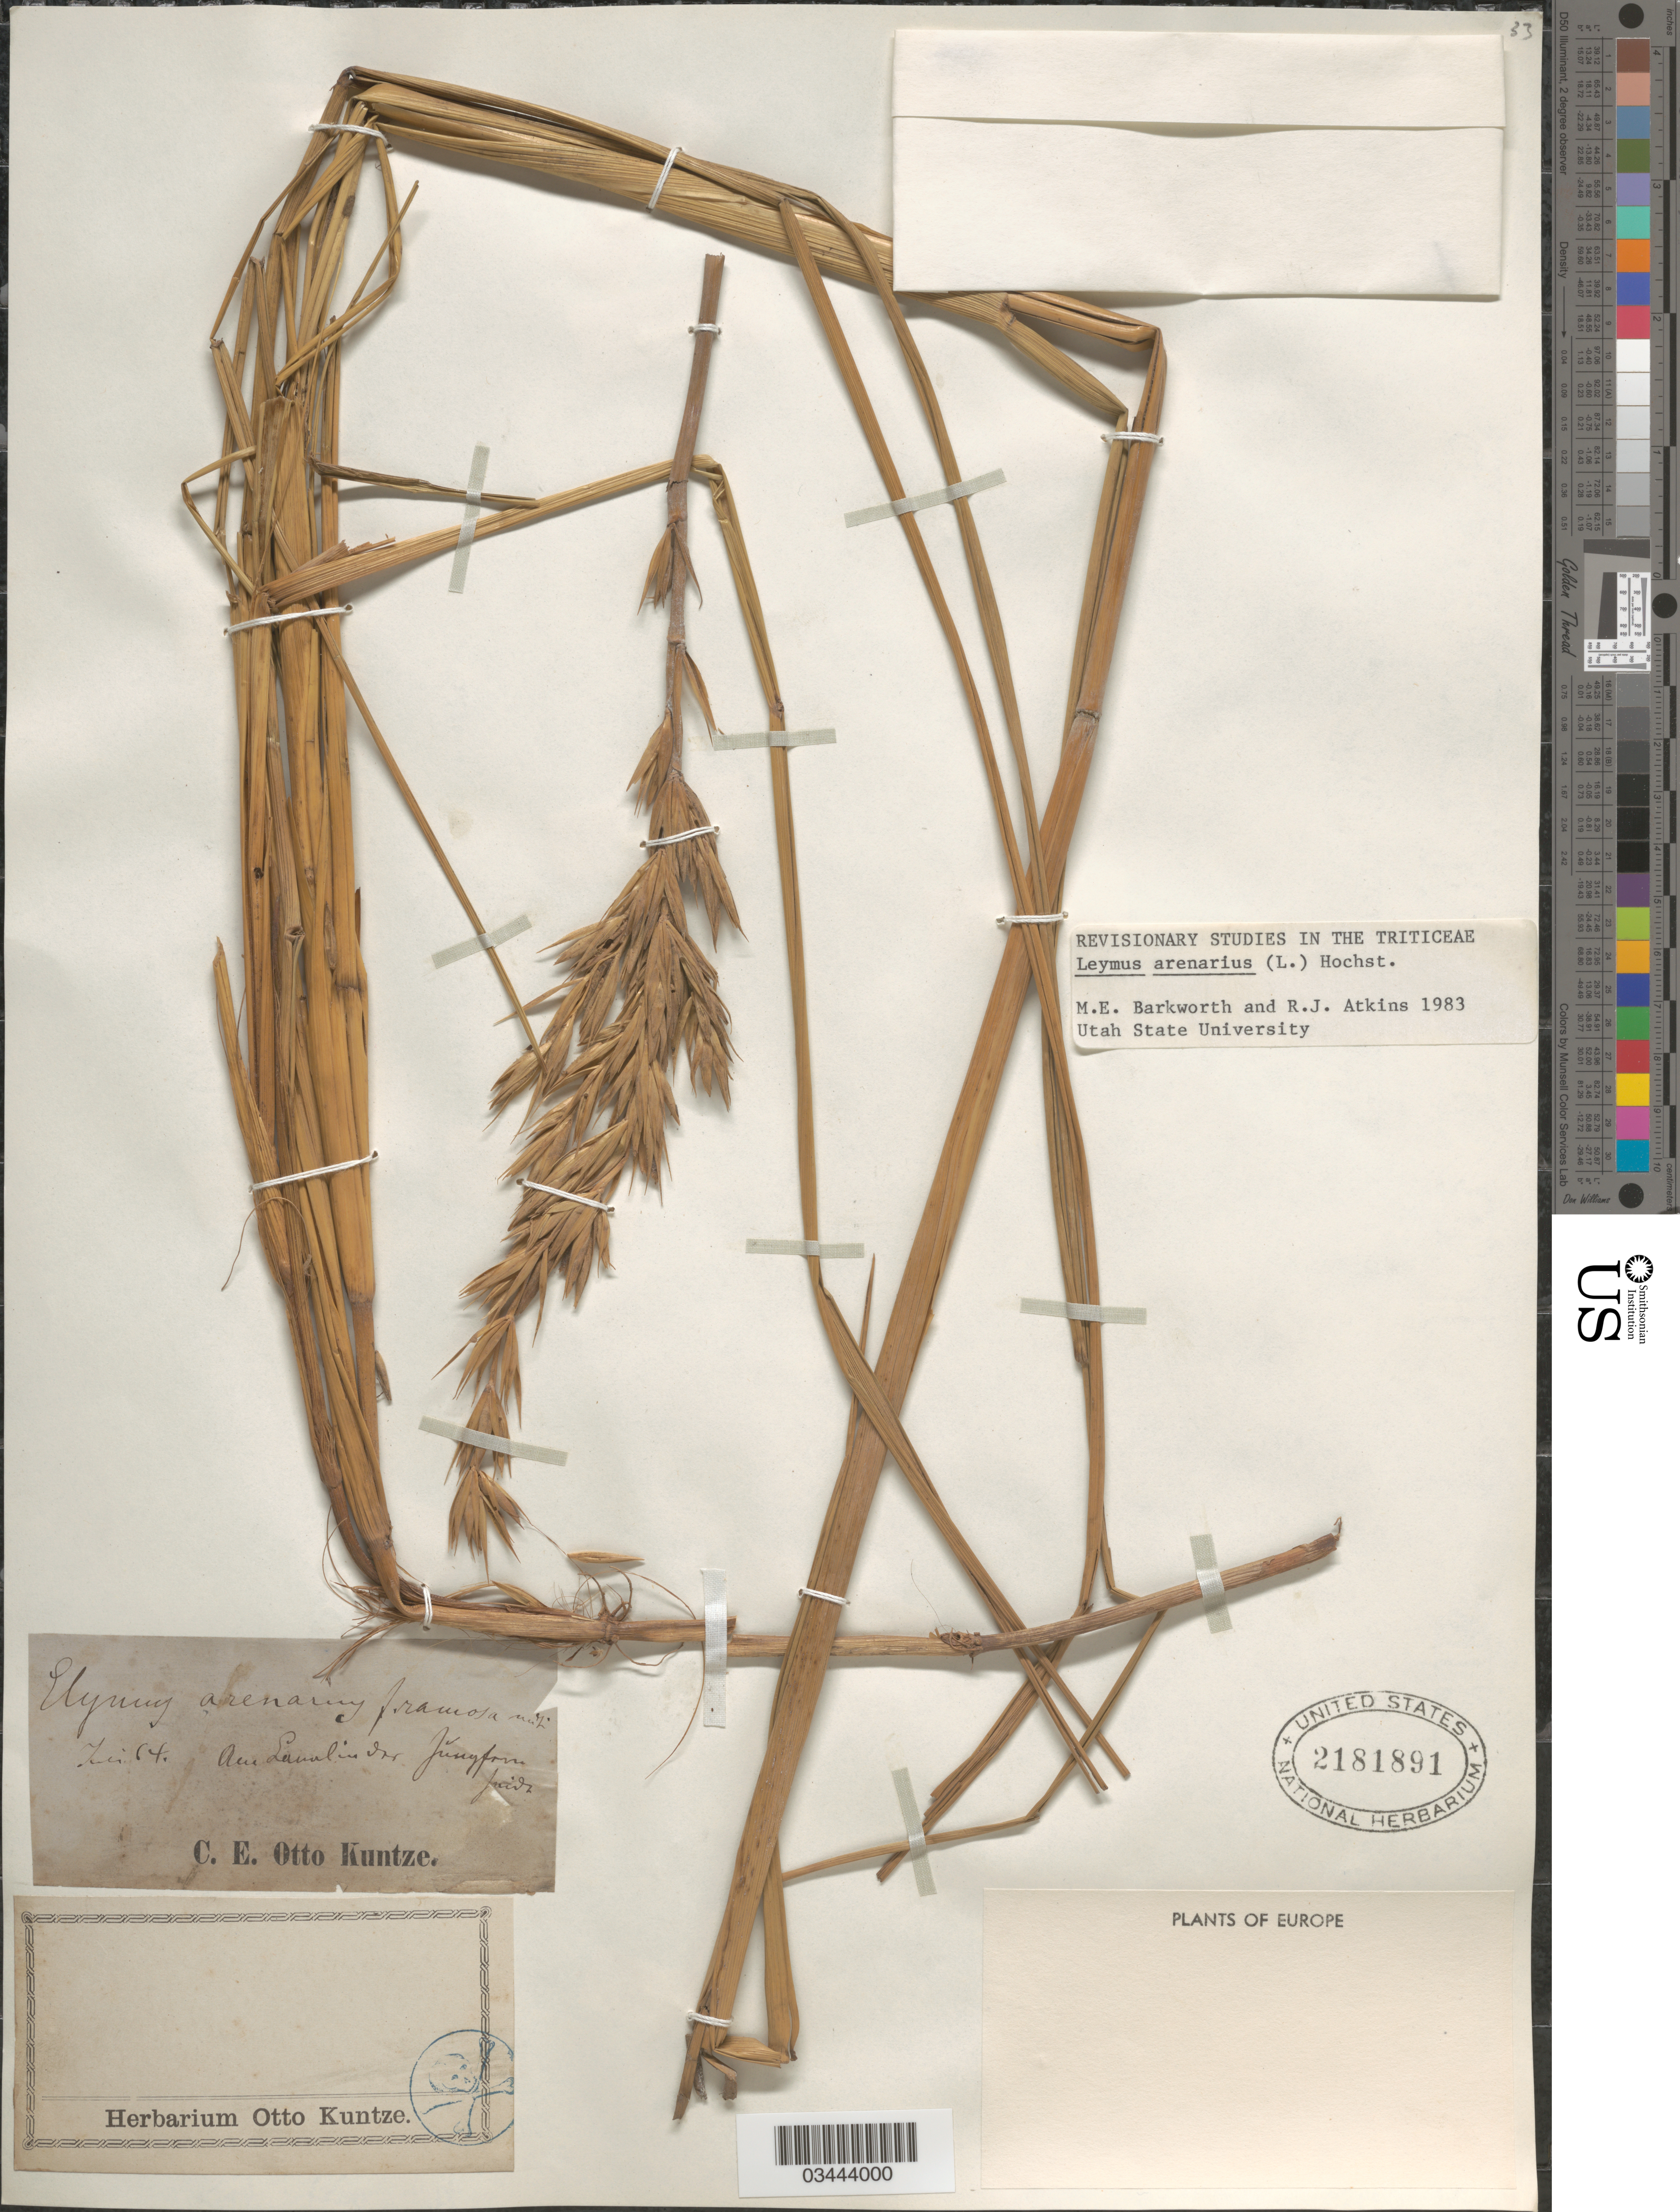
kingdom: Plantae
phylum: Tracheophyta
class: Liliopsida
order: Poales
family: Poaceae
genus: Leymus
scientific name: Leymus arenarius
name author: (L.) Hochst.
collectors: C.E.O. Kuntze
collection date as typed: Transcribed d/m/y: /7/64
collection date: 1864-07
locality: Am Lavalin Var. Jŭngform fridz. [interpreted] Europe.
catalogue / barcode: US 2181891